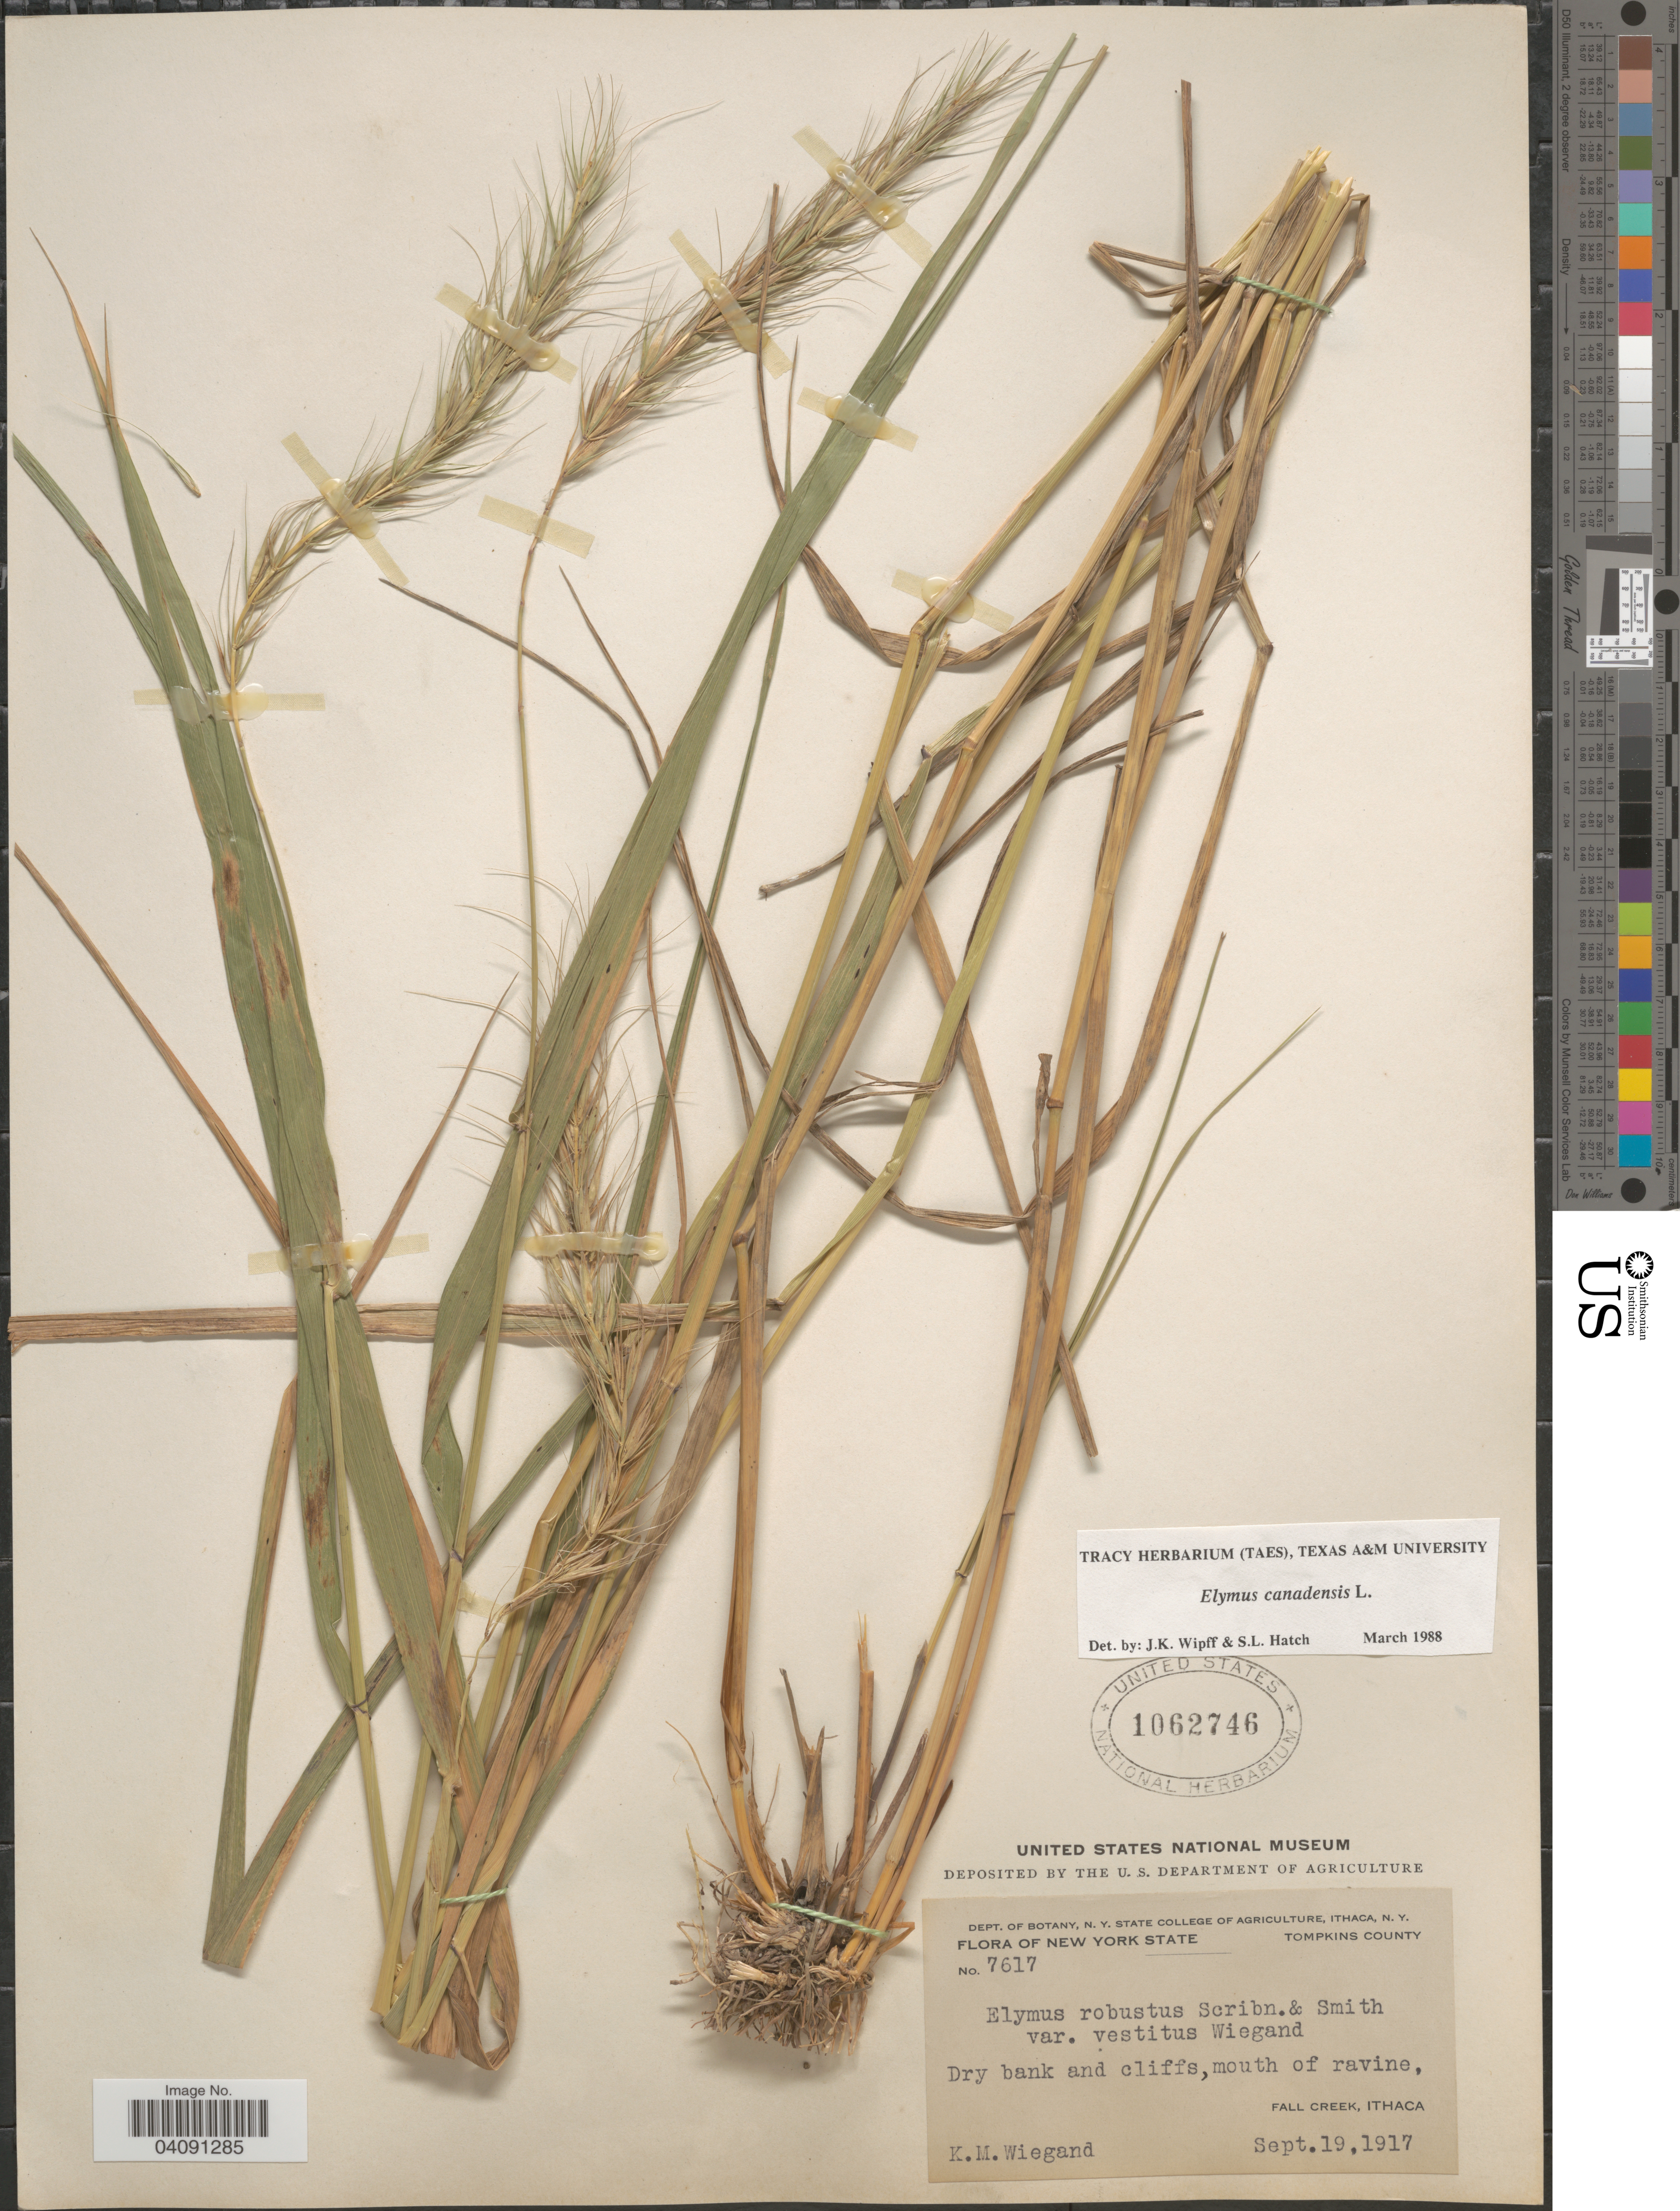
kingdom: Plantae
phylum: Tracheophyta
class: Liliopsida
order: Poales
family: Poaceae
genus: Elymus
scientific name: Elymus canadensis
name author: L.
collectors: K. M. Wiegand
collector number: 7617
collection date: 1917-09-19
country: United States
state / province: New York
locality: Tompkins County. Dry bank and cliffs, mouth of ravine, Fall Creek, Ithaca.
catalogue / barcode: US 1062746